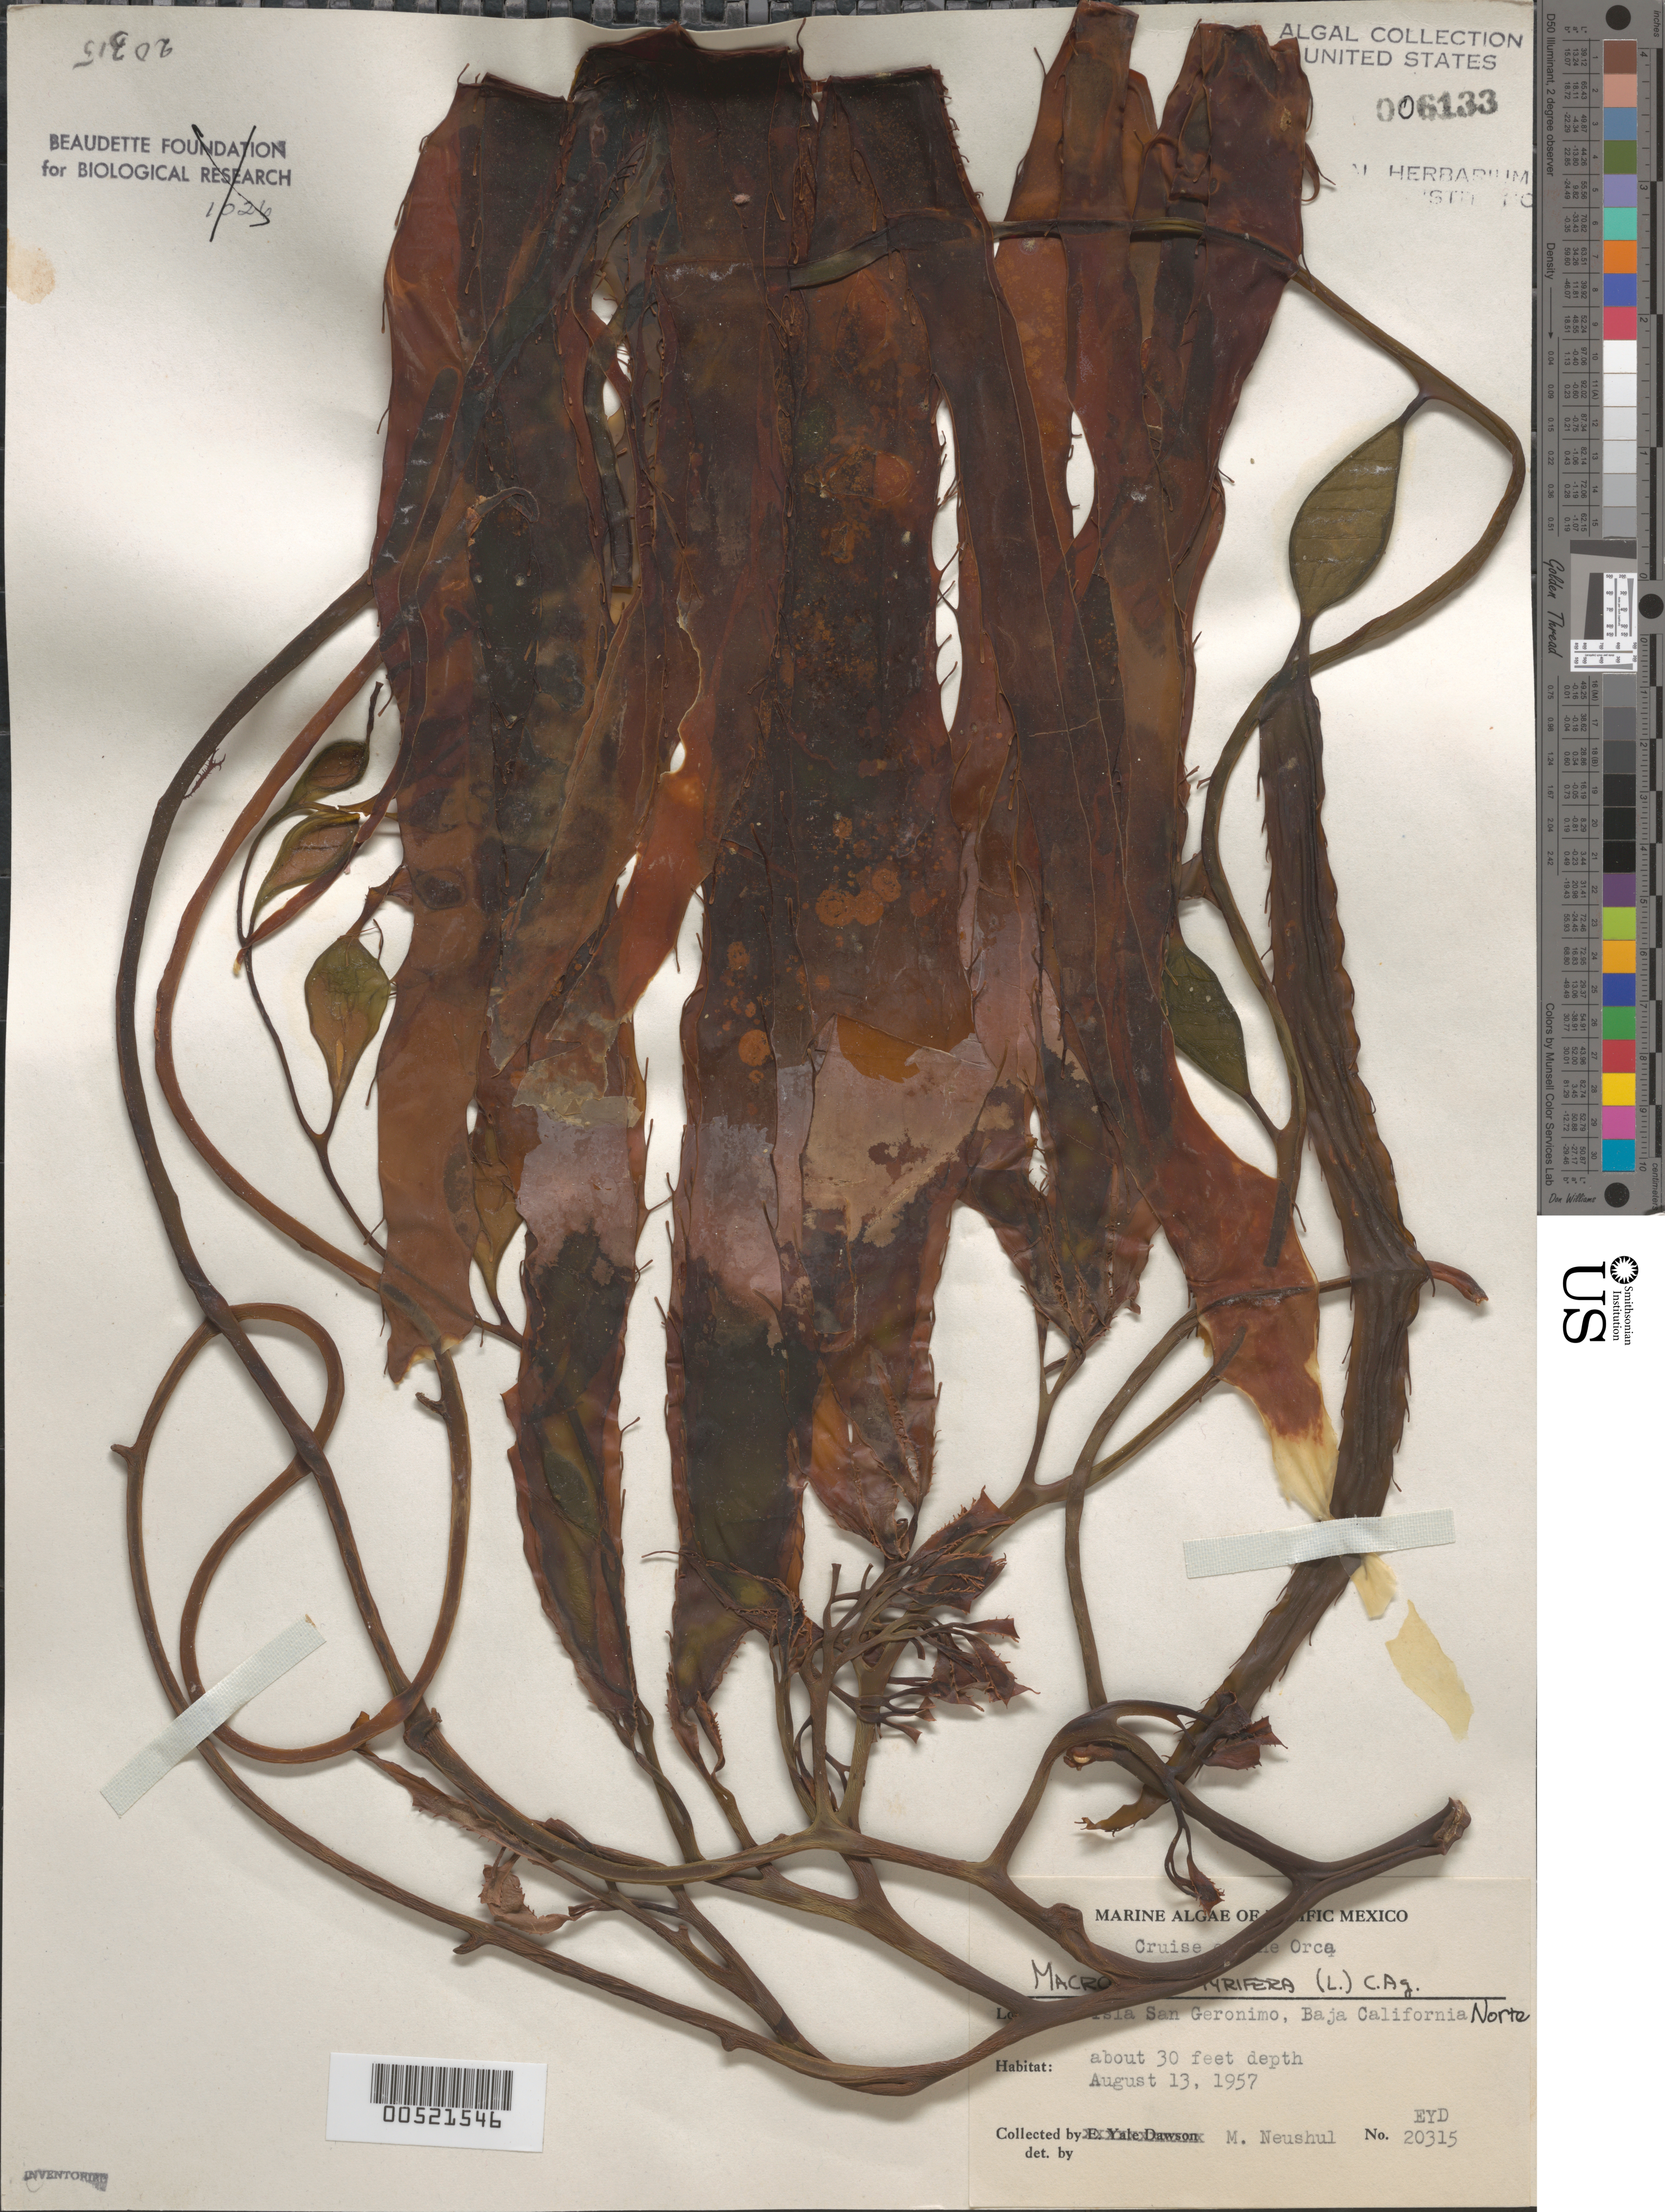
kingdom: Chromista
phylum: Ochrophyta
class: Phaeophyceae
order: Laminariales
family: Laminariaceae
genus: Macrocystis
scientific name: Macrocystis pyrifera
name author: (L.) C. Agardh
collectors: M. Neushul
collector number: EYD 20315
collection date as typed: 13 Aug 1957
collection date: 1957-08-13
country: Mexico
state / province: Baja California Norte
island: Isla San Geronimo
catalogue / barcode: US 6133